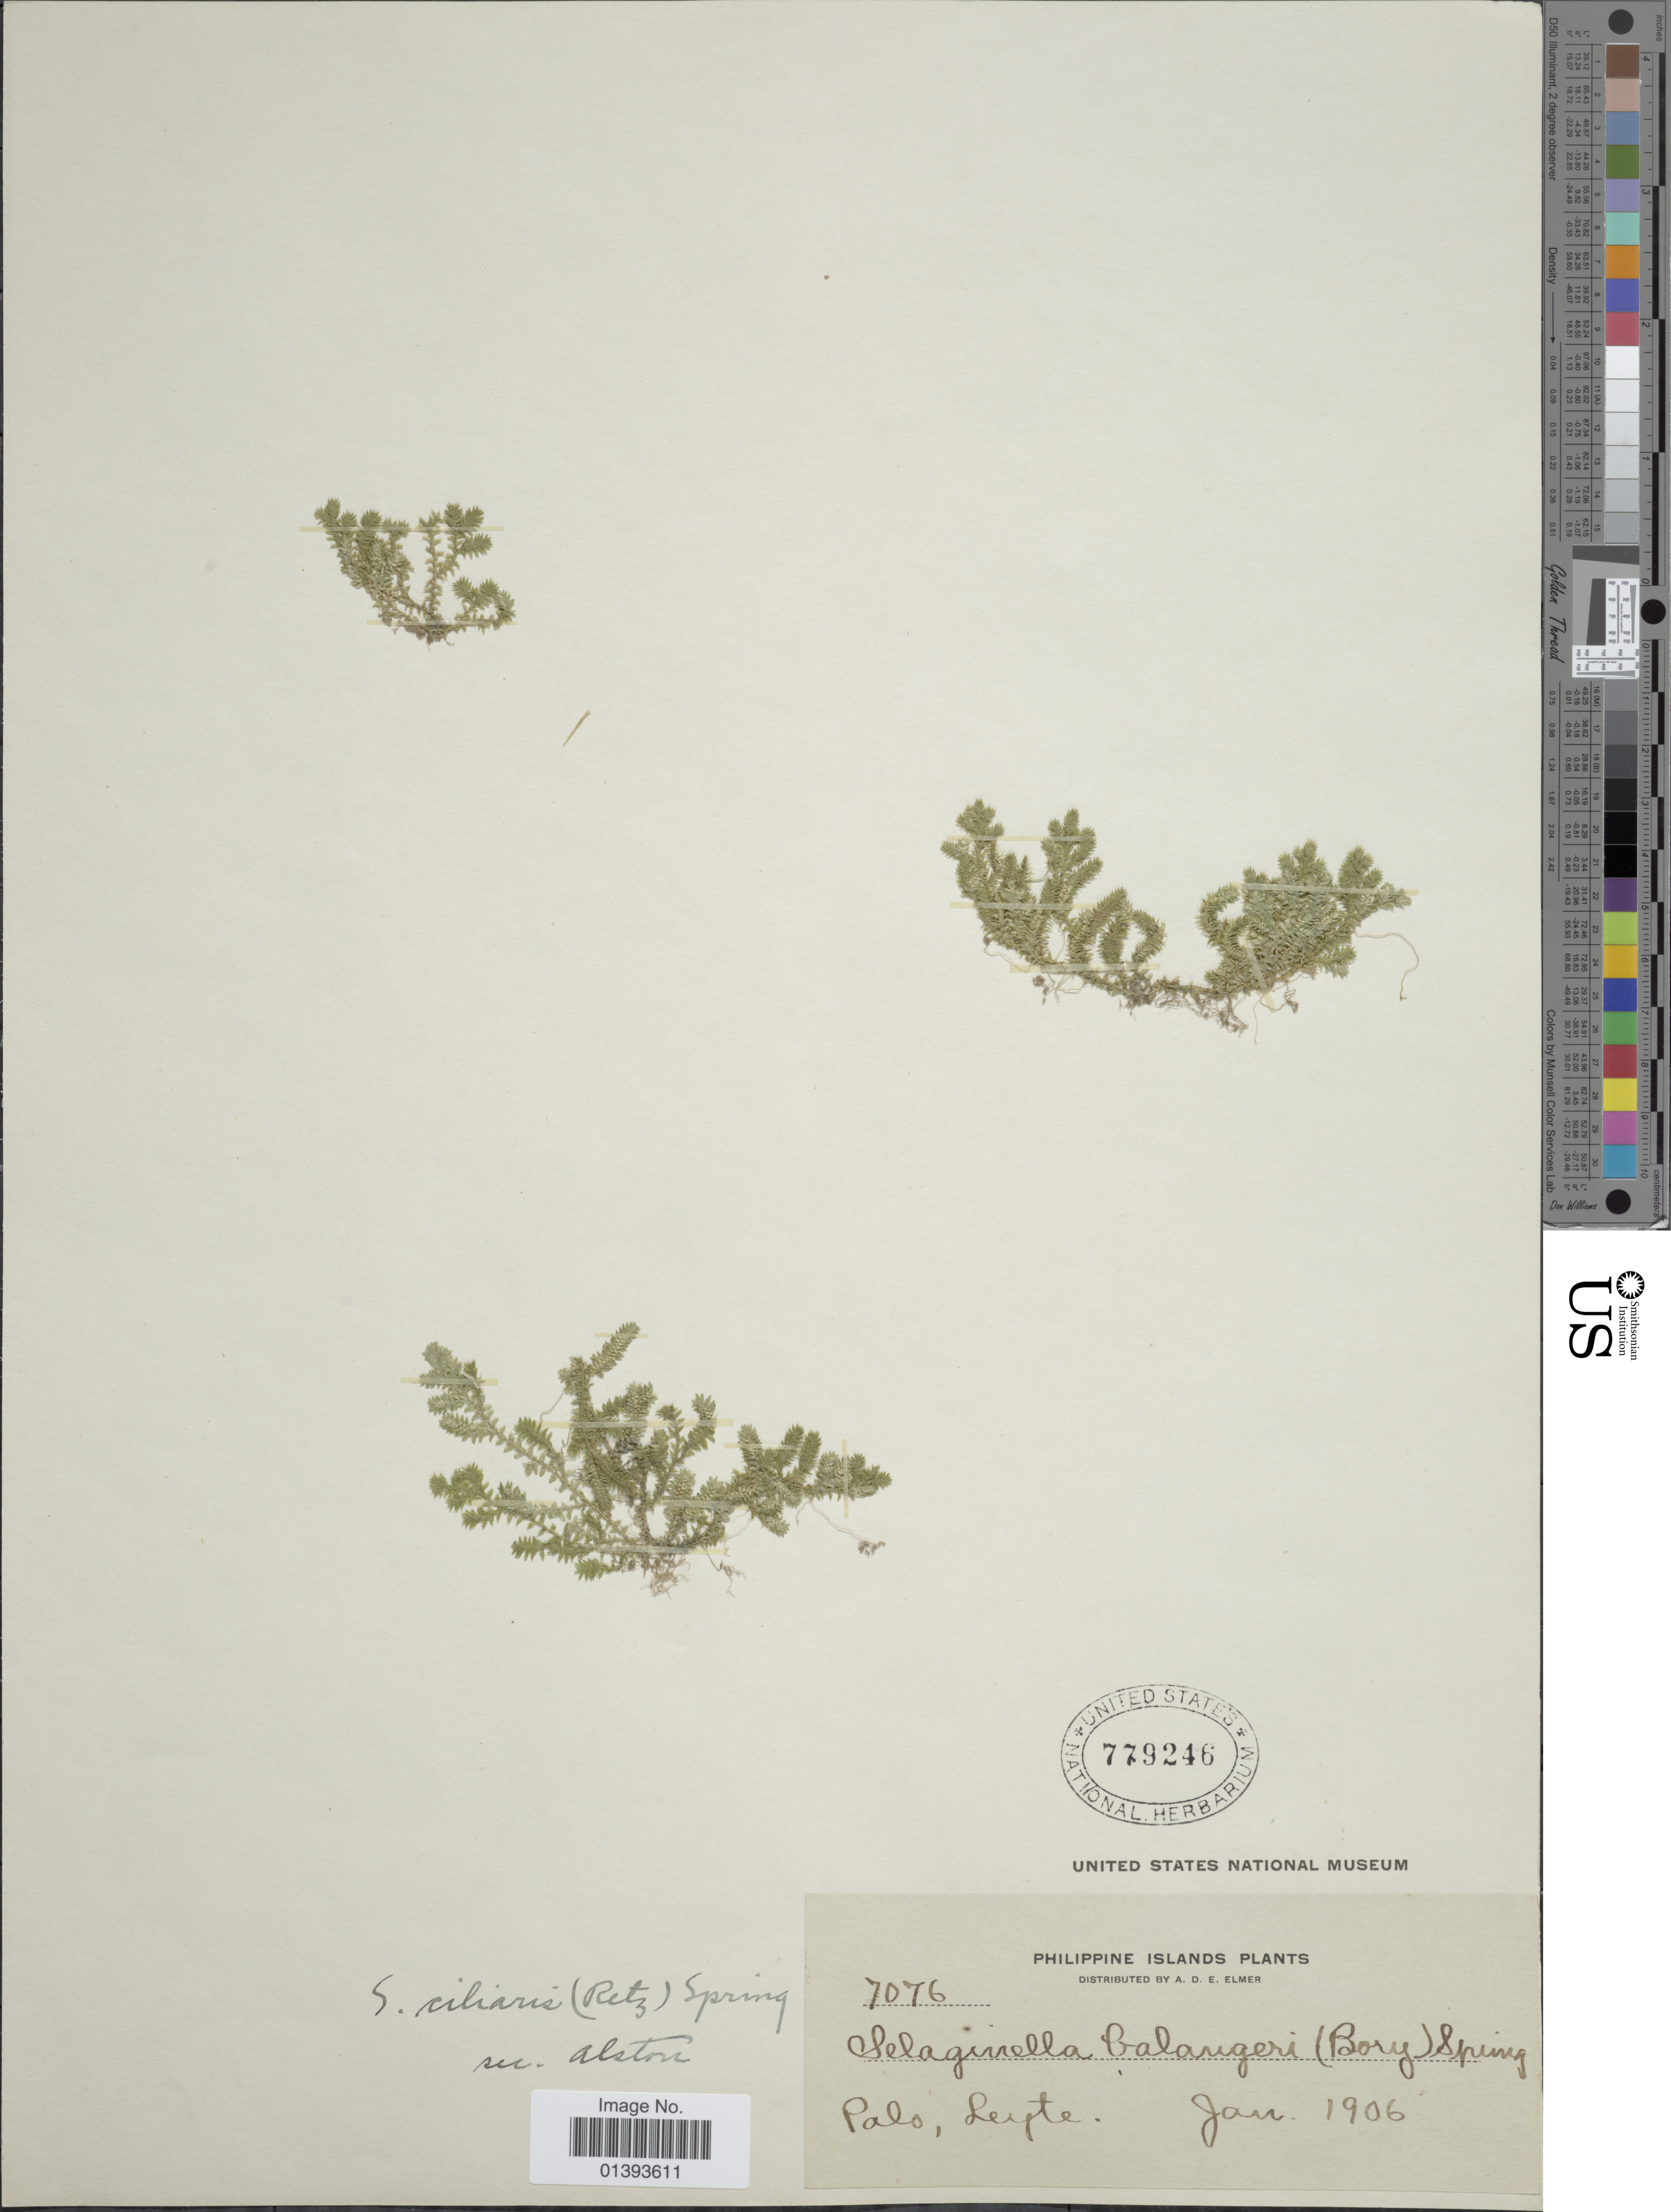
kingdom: Plantae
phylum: Tracheophyta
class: Lycopodiopsida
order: Selaginellales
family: Selaginellaceae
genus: Selaginella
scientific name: Selaginella ciliaris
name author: (Retz.) Spring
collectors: A. D. E. Elmer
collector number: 7076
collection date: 1906-01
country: Philippines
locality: Palo, Leyte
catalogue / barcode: US 779246